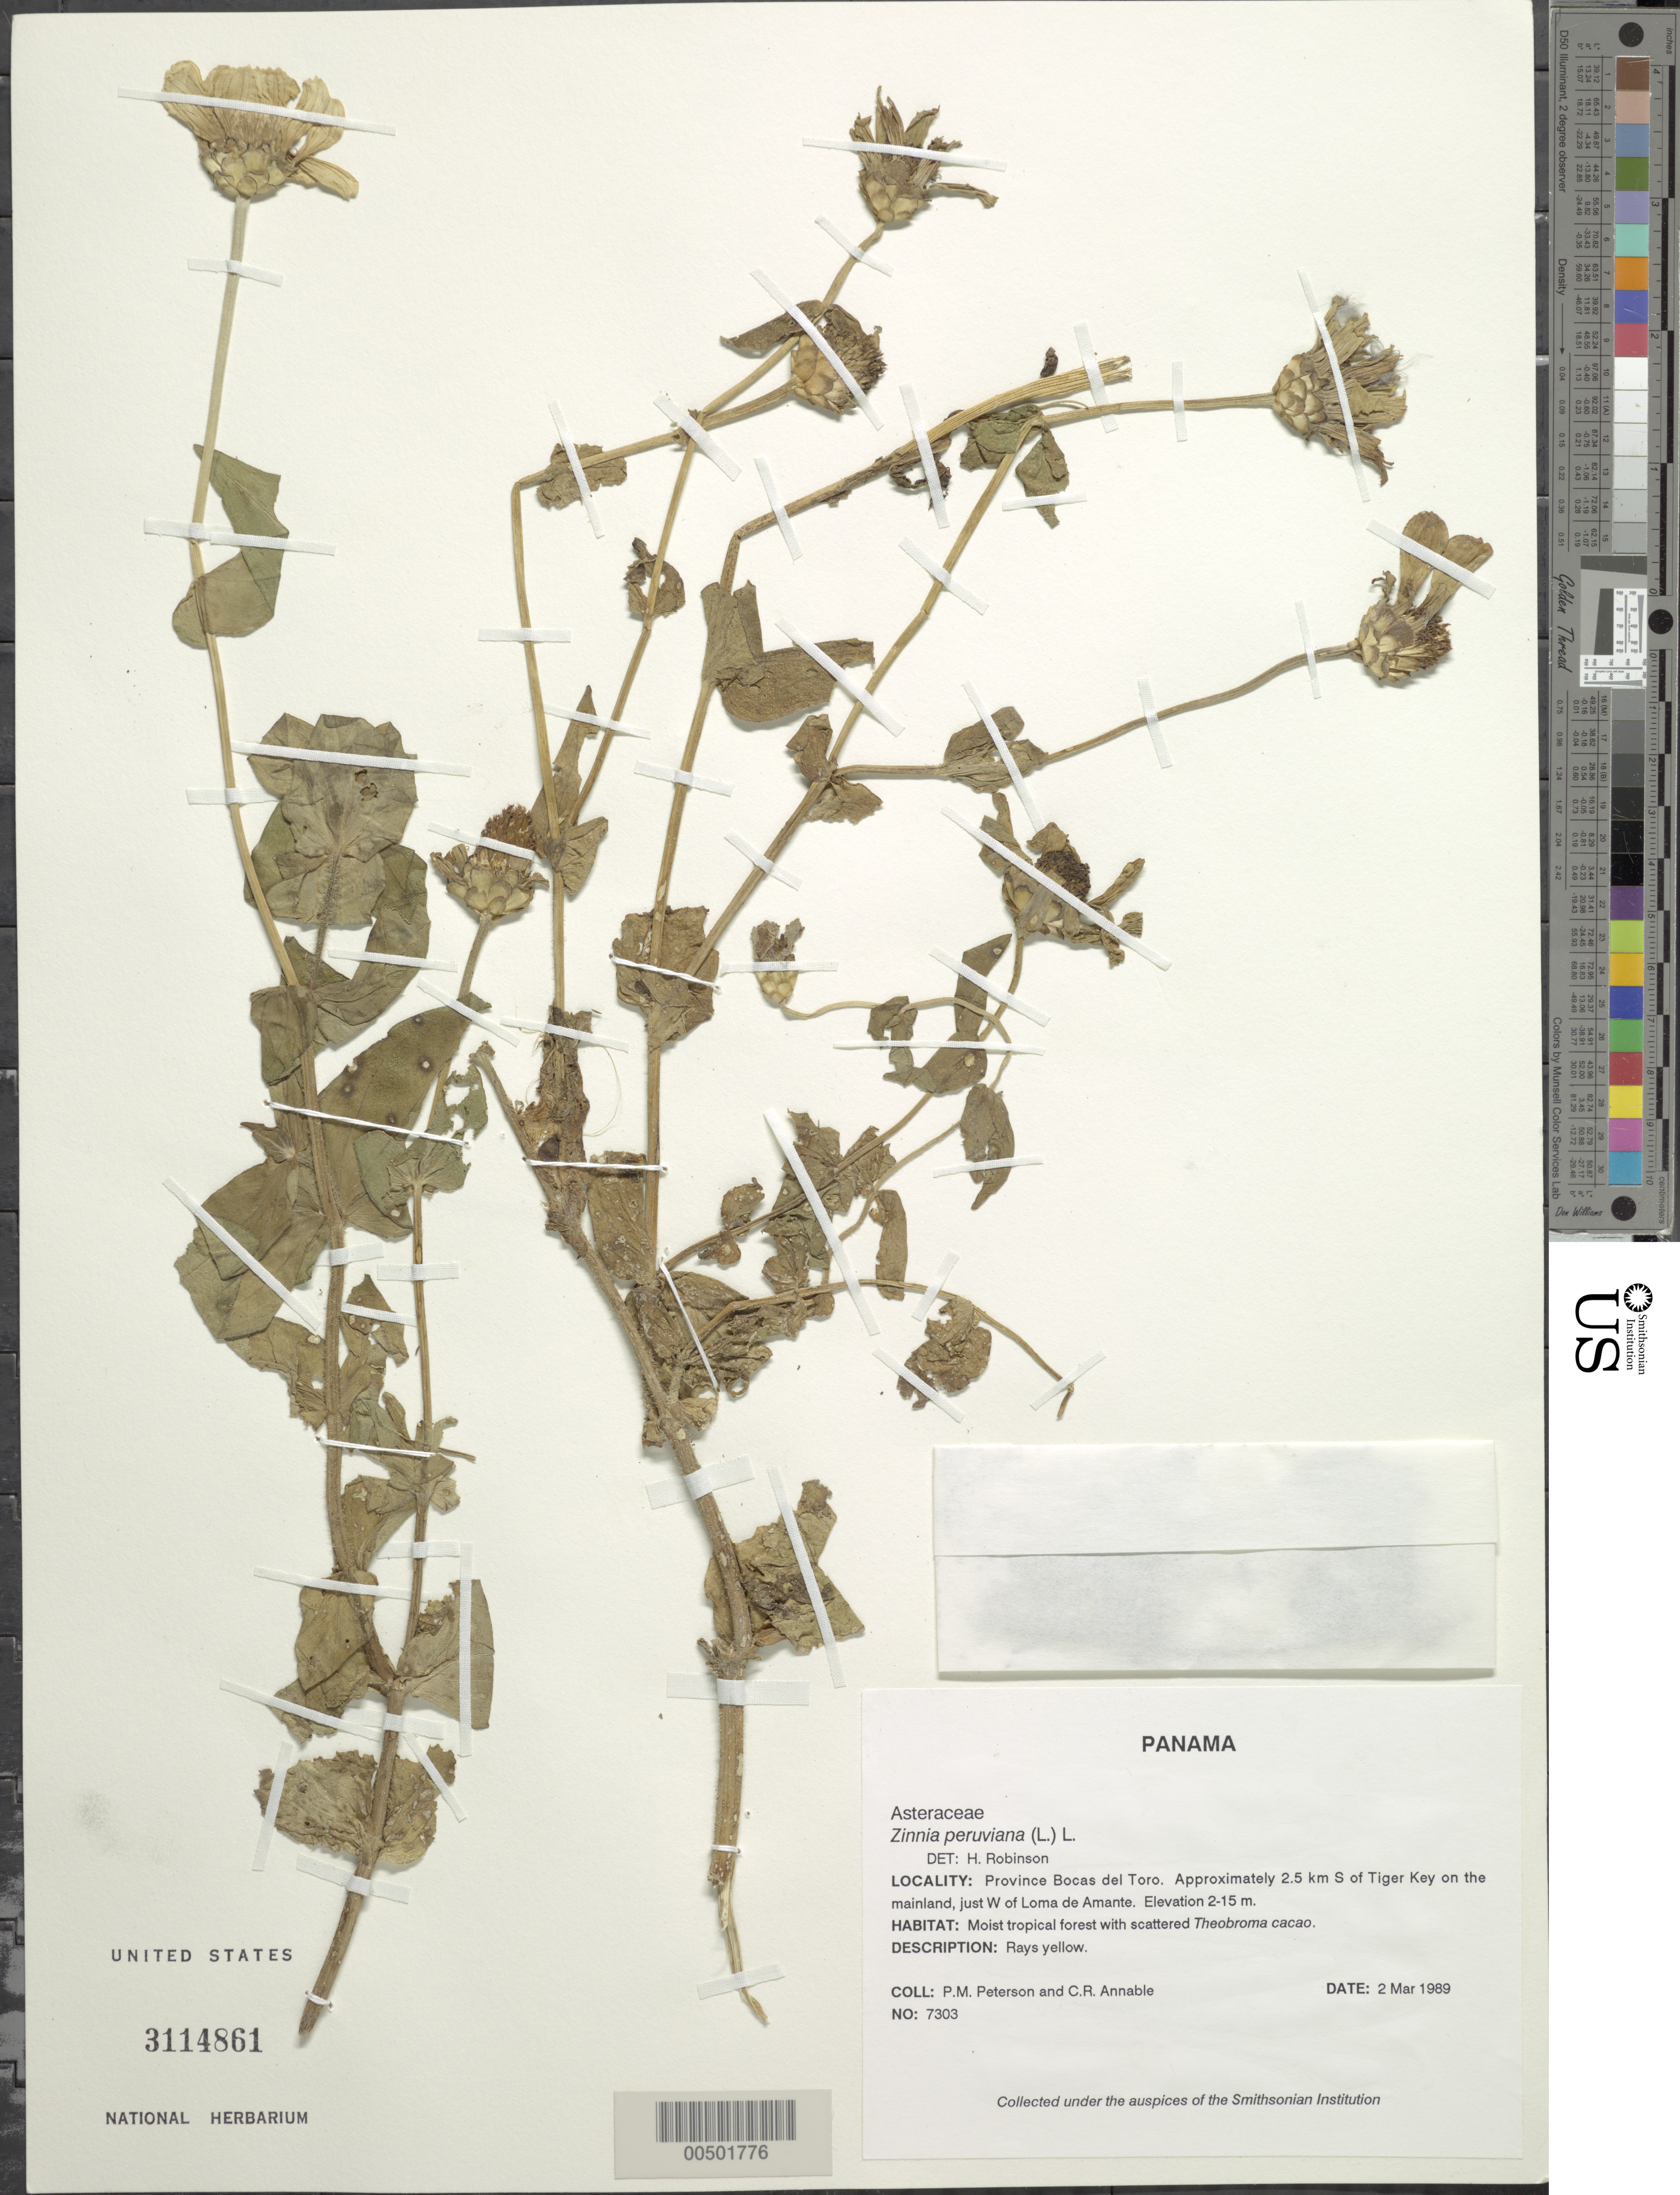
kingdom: Plantae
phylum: Tracheophyta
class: Magnoliopsida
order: Asterales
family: Asteraceae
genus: Zinnia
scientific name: Zinnia peruviana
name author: (L.) L.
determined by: Robinson, Harold E., (US)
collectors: P. M. Peterson & C. R. Annable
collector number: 07303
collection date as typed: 02 Mar 1989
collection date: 1989-03-02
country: Panama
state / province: Bocas del Toro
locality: Approximately 2.5 km S of Tiger Key on the mainland, just W of Loma de Amante.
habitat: Moist tropical forest with scattered Theobroma cacao.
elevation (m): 2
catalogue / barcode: US 3114861